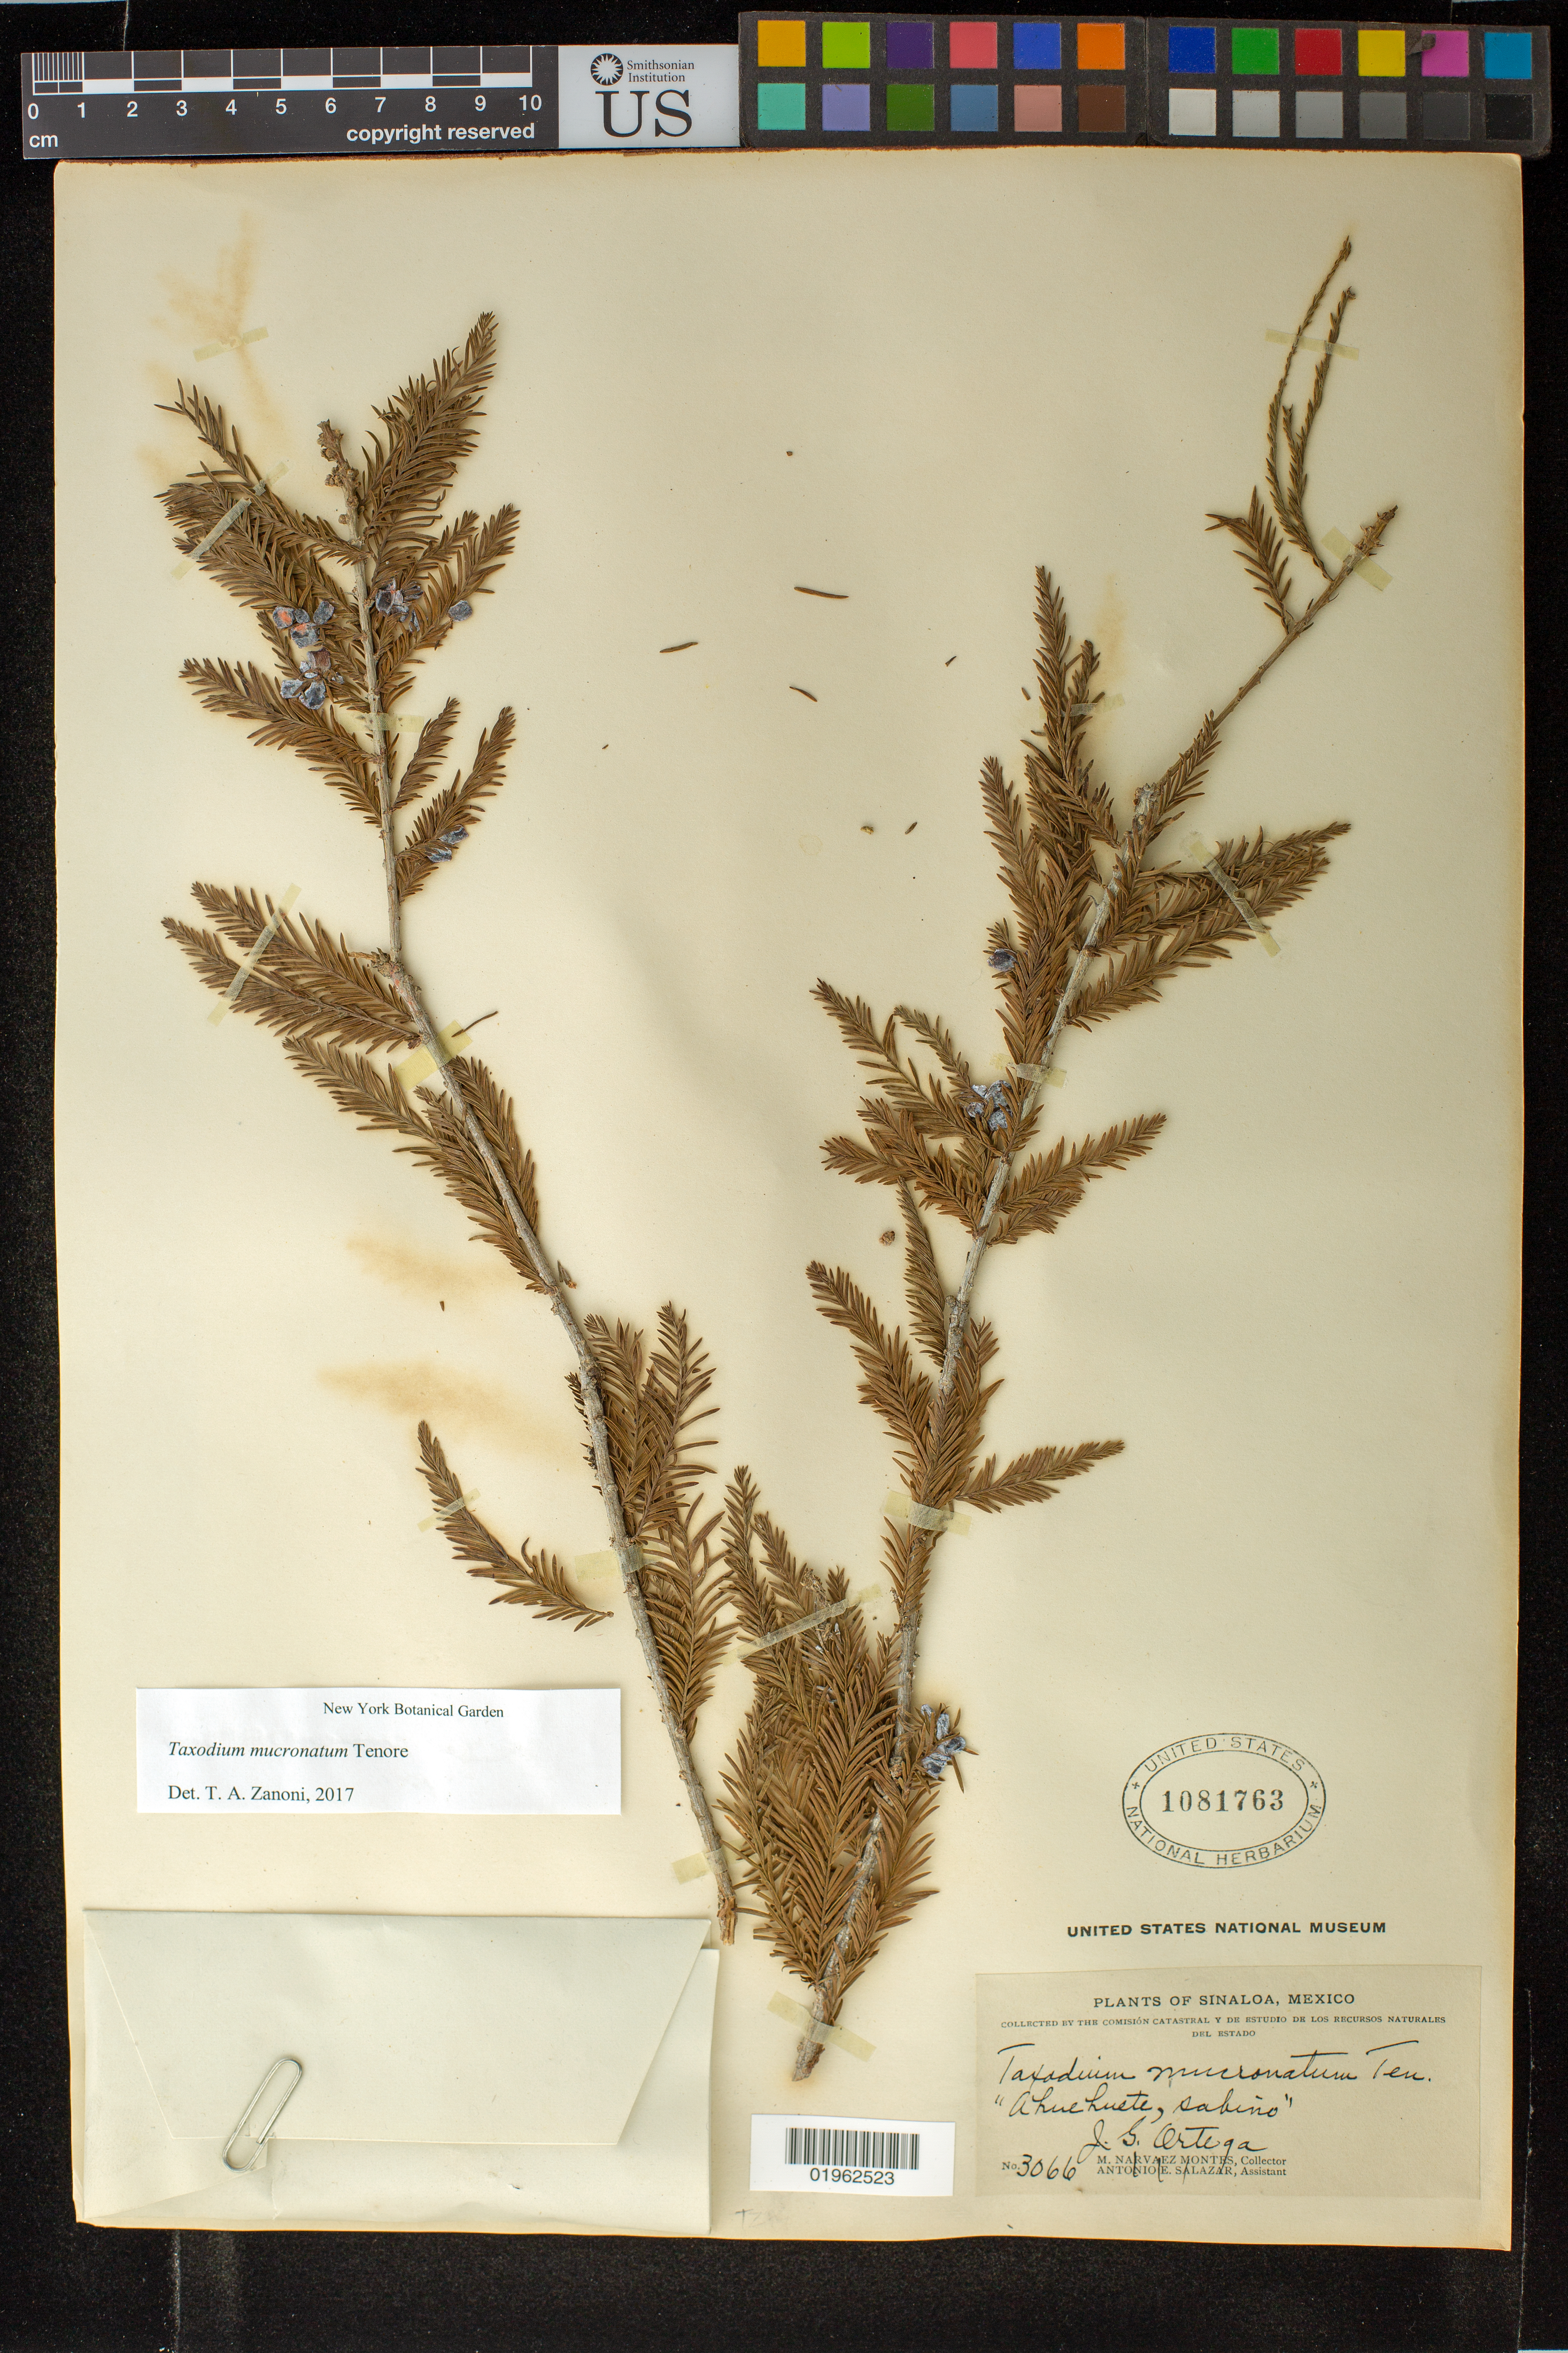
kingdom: Plantae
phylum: Tracheophyta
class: Pinopsida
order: Pinales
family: Cupressaceae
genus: Taxodium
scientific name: Taxodium mucronatum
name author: Ten.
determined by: Zanoni, T. A., (NY), New York Botanical Garden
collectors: M. Narvaez-Montes & A. E. Salazar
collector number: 3066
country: Mexico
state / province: Sinaloa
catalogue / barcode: US 1081763